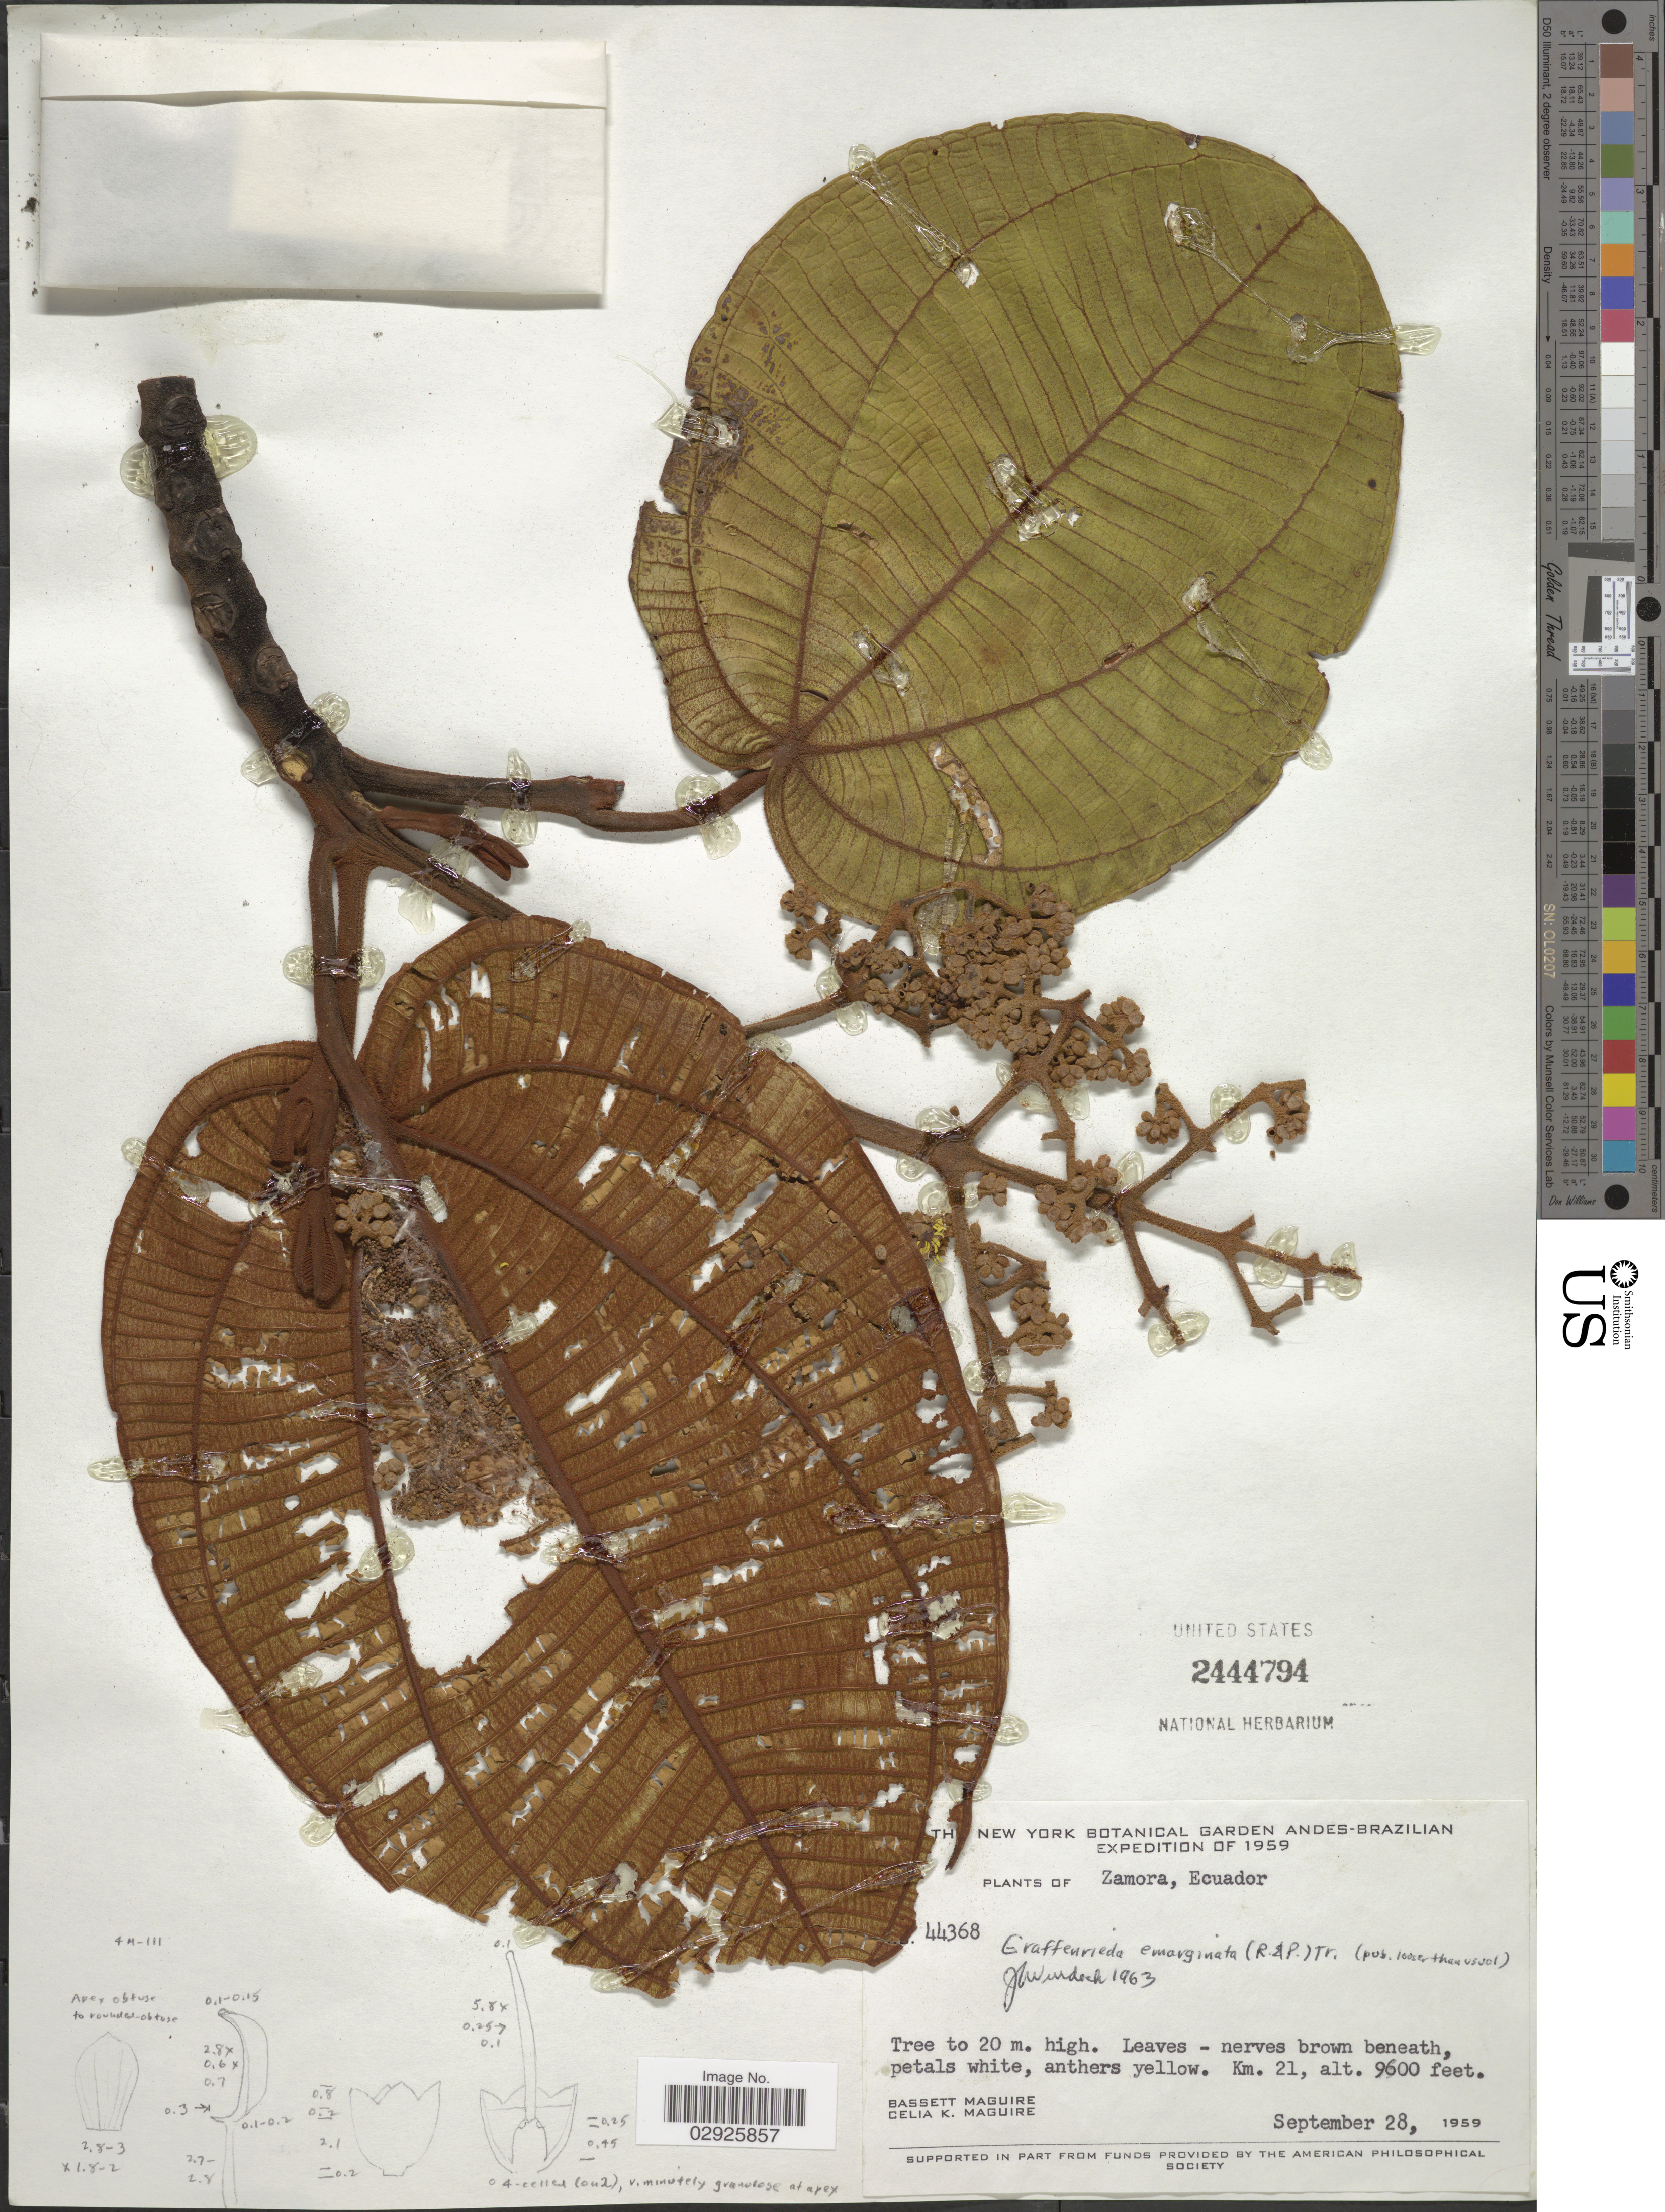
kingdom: Plantae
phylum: Tracheophyta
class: Magnoliopsida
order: Myrtales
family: Melastomataceae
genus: Graffenrieda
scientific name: Graffenrieda emarginata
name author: (Ruiz & Pav.) Triana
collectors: B. Maguire & C. K. Maguire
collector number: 44368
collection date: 1959-09-28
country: Ecuador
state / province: Zamora-Chinchipe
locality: Andes. Zamora. Km. 21.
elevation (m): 2926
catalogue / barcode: US 2444794